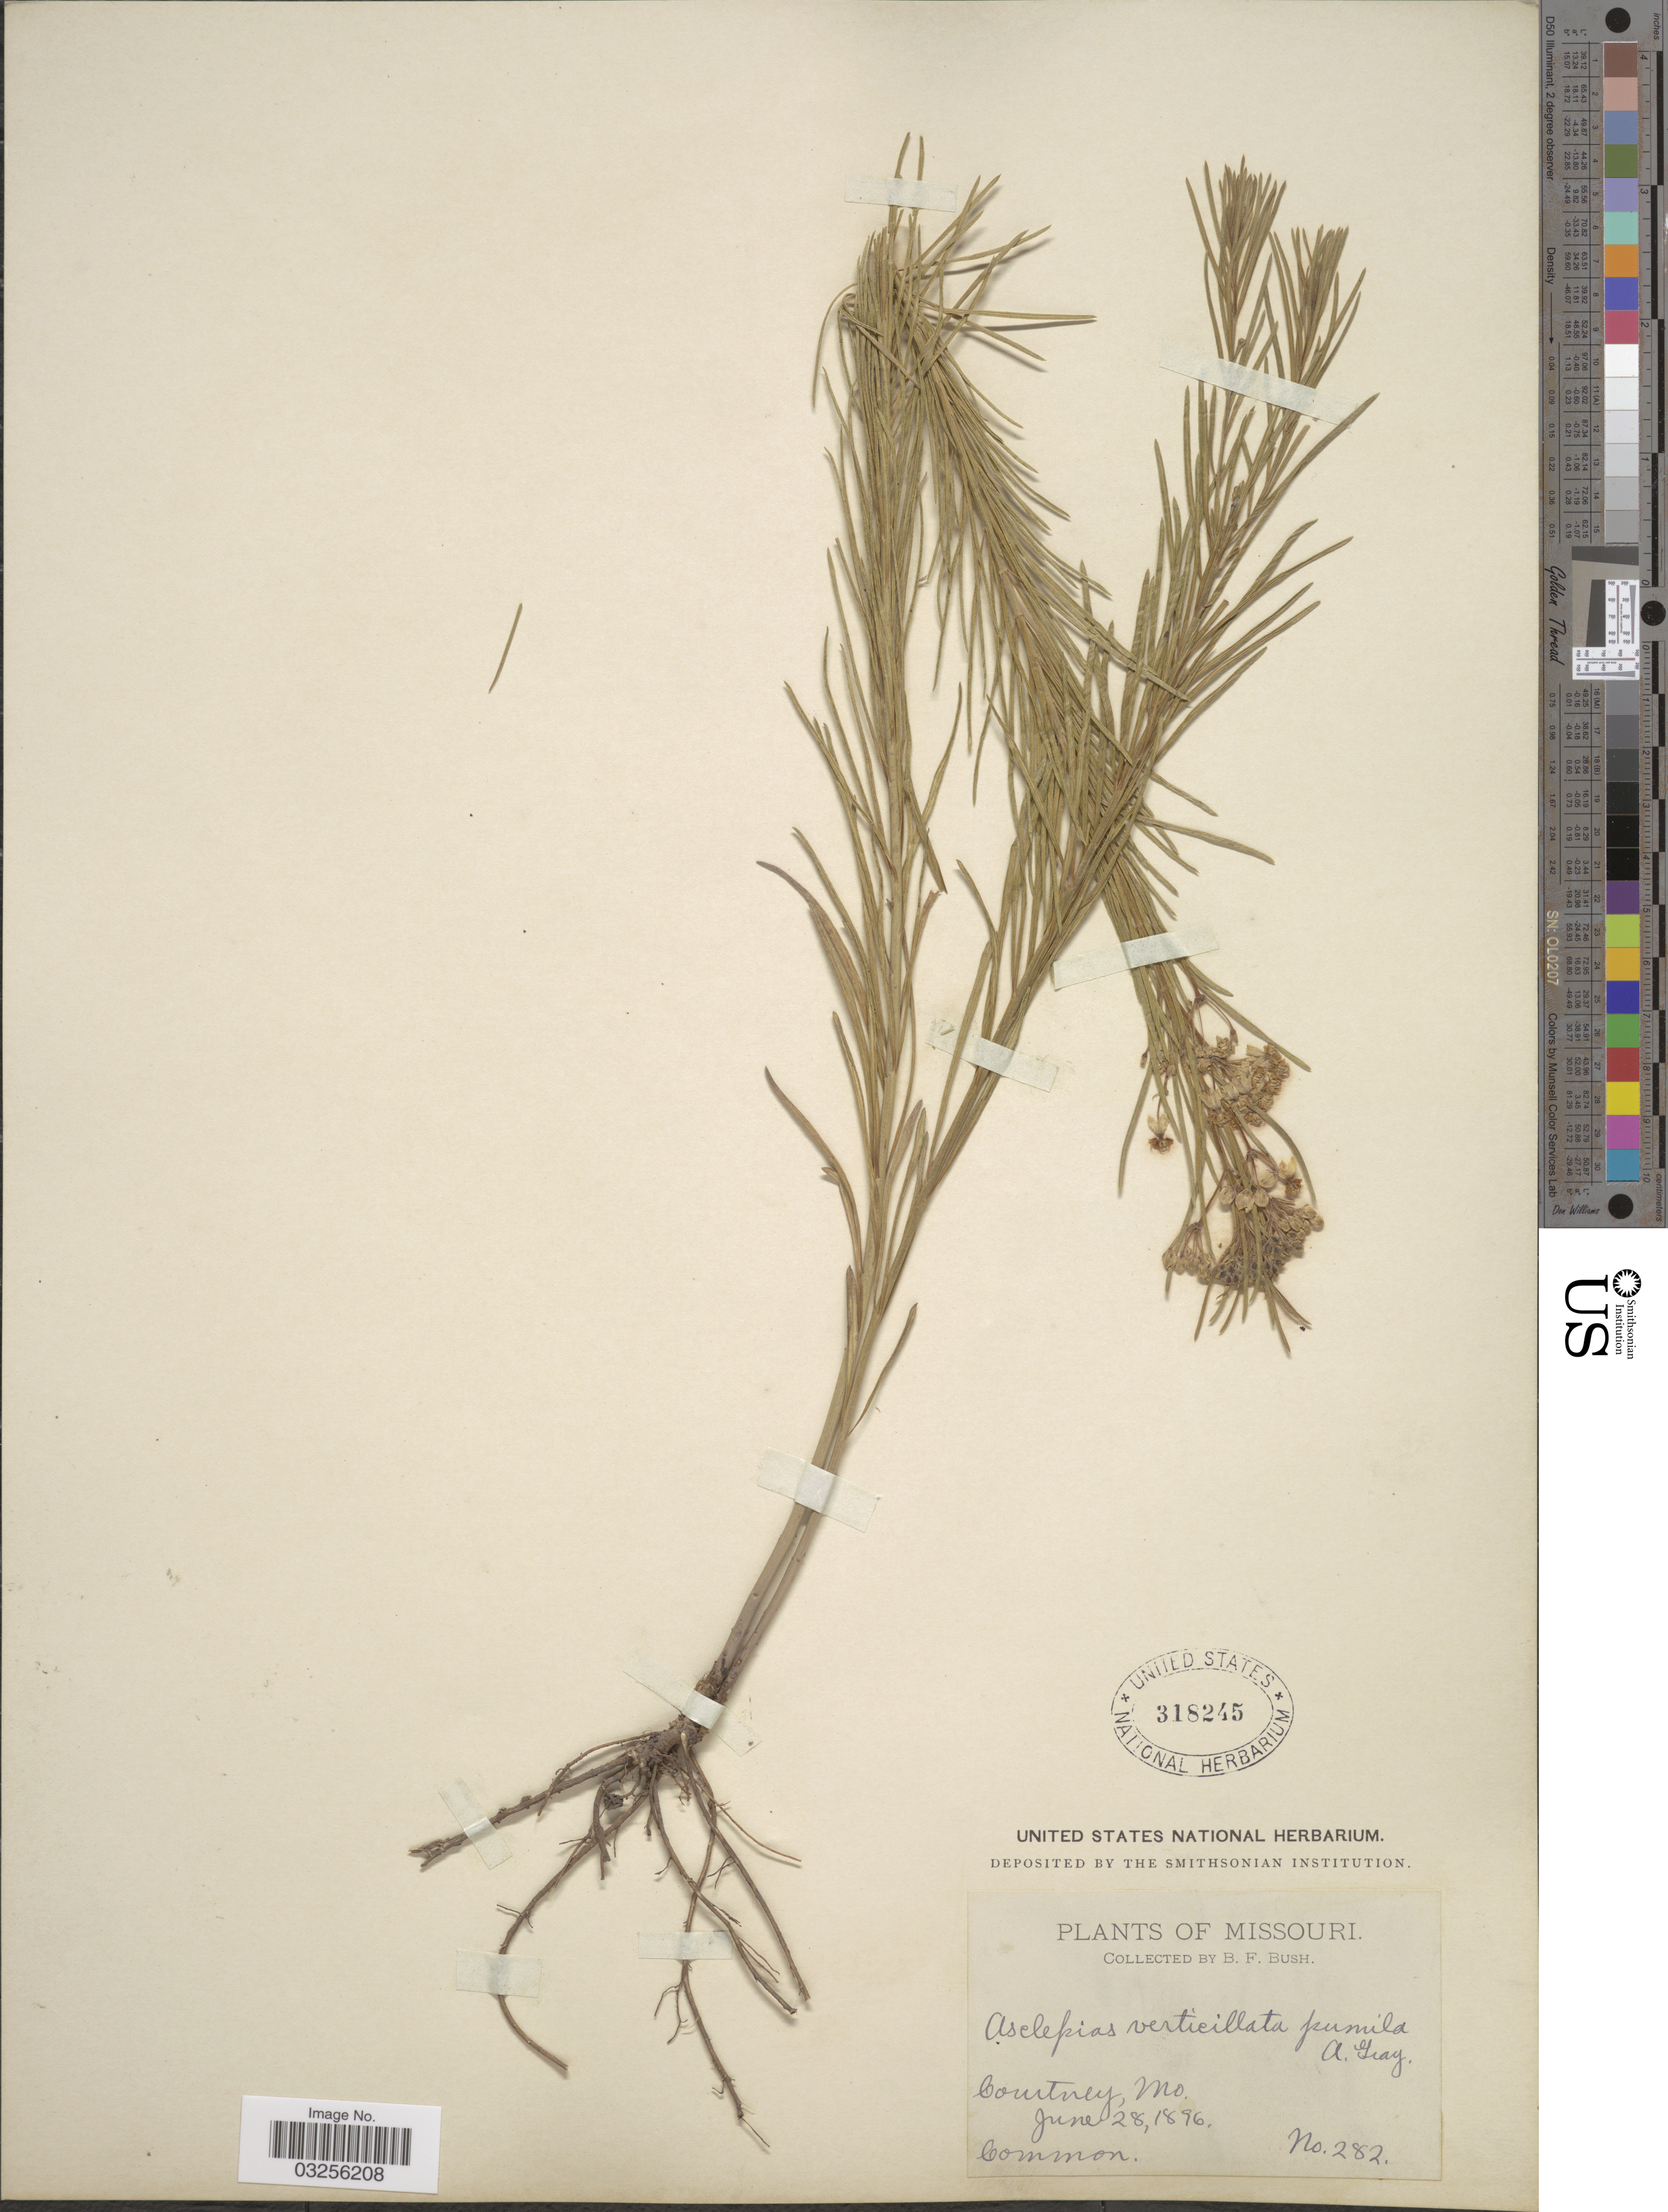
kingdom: Plantae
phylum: Tracheophyta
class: Magnoliopsida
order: Gentianales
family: Apocynaceae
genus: Asclepias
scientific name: Asclepias verticillata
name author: L.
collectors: B. F. Bush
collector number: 282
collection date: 1896-06-28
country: United States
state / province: Missouri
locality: Courtney.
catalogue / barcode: US 318245